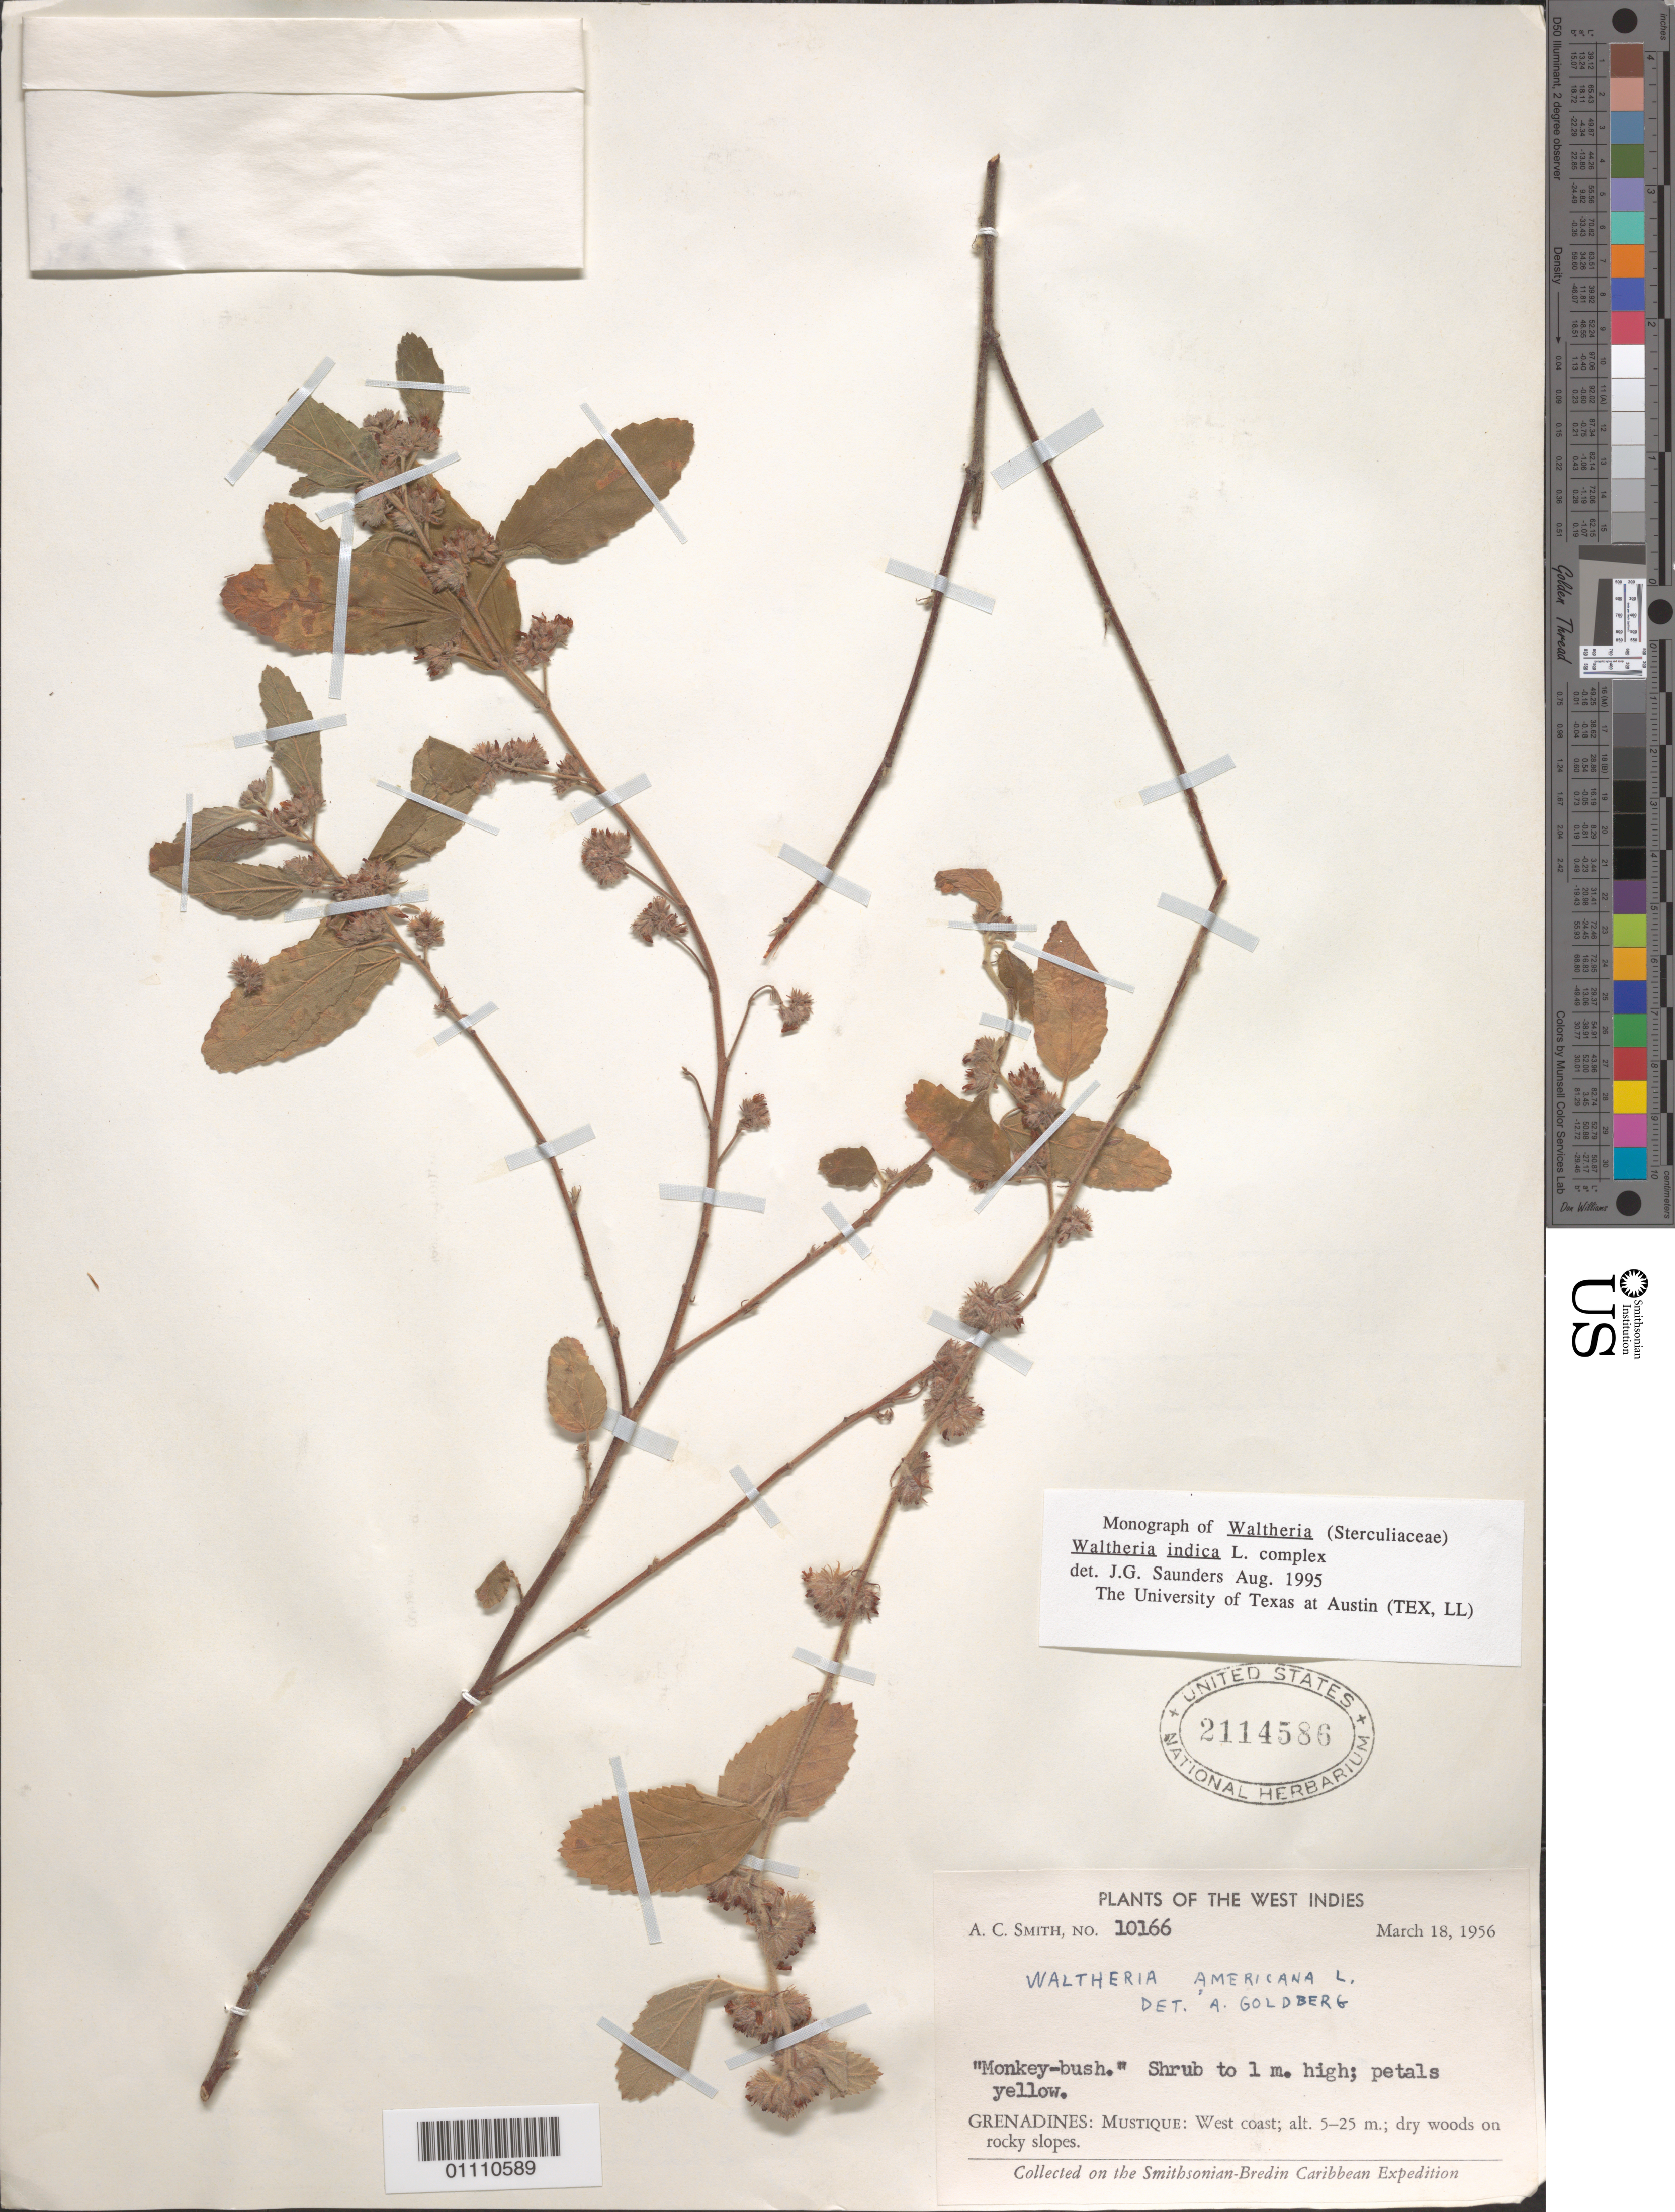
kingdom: Plantae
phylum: Tracheophyta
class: Magnoliopsida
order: Malvales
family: Malvaceae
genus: Waltheria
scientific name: Waltheria indica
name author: L.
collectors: A. C. Smith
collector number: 10166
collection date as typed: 18 Mar 1956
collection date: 1956-03-18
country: St. Vincent - Grenadines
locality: Mustique: West coast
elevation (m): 5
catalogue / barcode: US 2114586